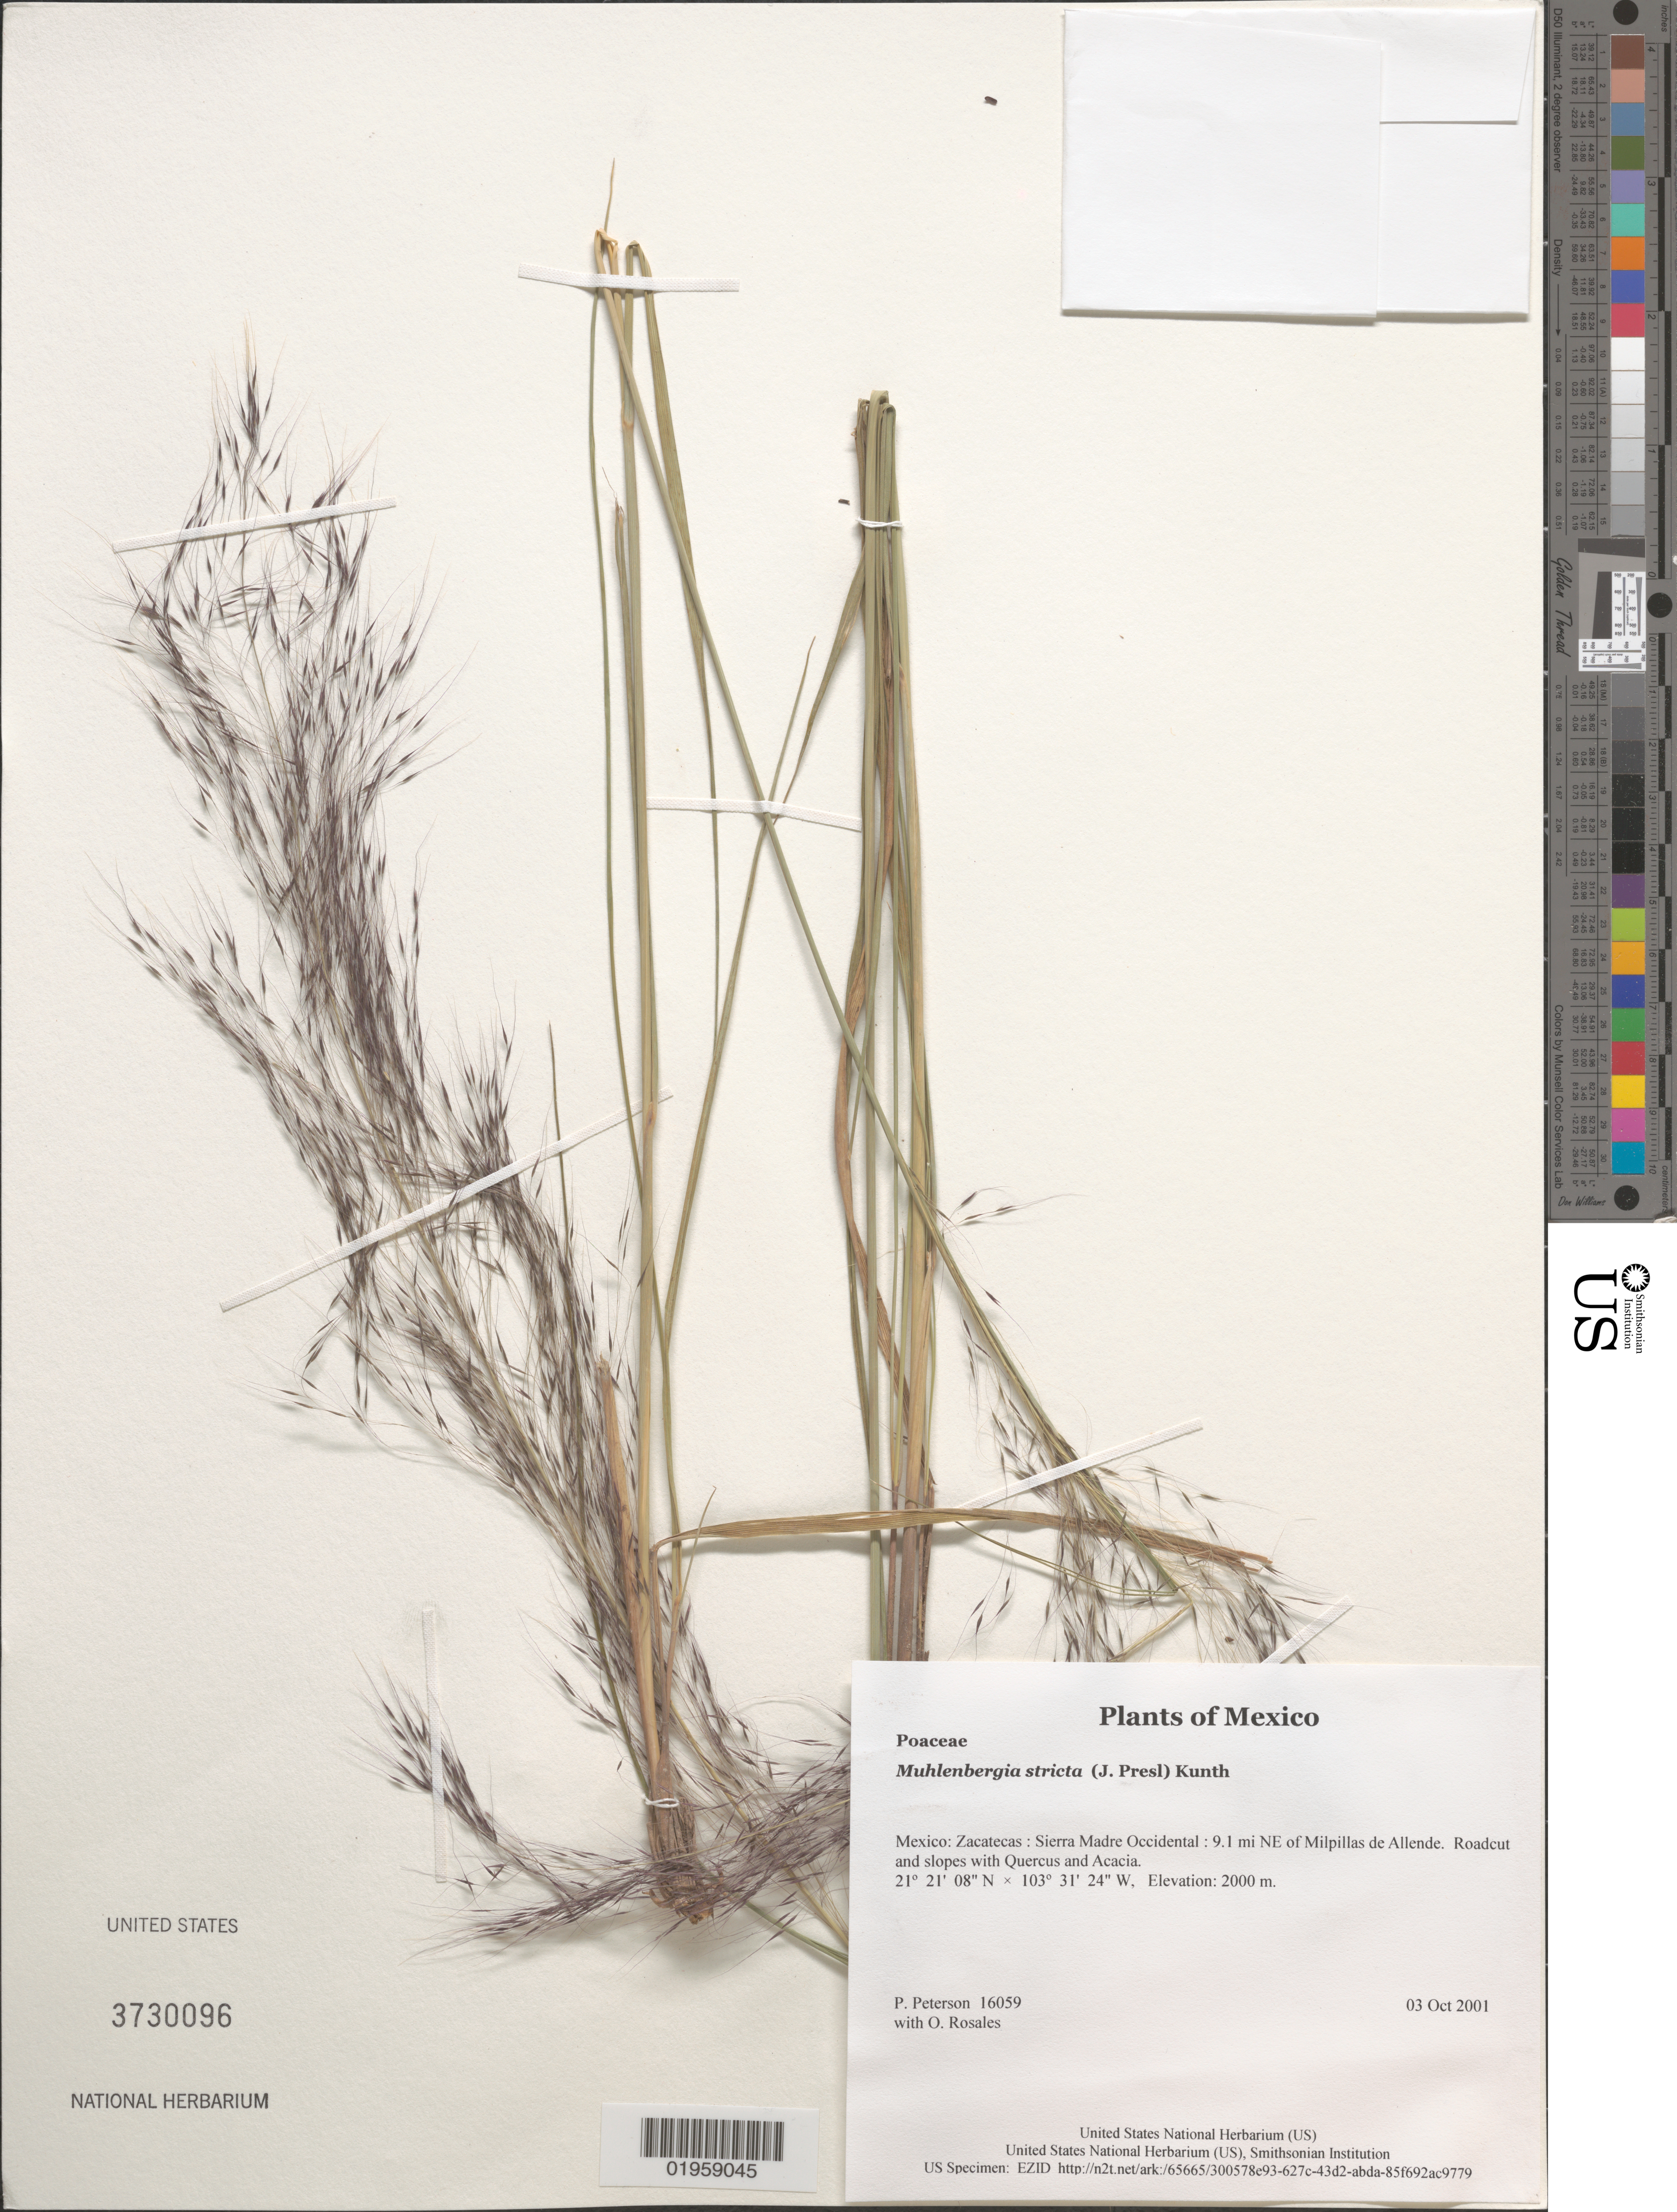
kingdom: Plantae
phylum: Tracheophyta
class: Liliopsida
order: Poales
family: Poaceae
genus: Muhlenbergia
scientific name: Muhlenbergia stricta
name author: (J. Presl) Kunth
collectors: P. M. Peterson & O. Rosales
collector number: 16059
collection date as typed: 03 Oct 2001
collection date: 2001-10-03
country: Mexico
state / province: Zacatecas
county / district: Sierra Madre Occidental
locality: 9.1 mi NE of Milpillas de Allende. Roadcut and slopes with Quercus and Acacia.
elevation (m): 2000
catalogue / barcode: US 3730096